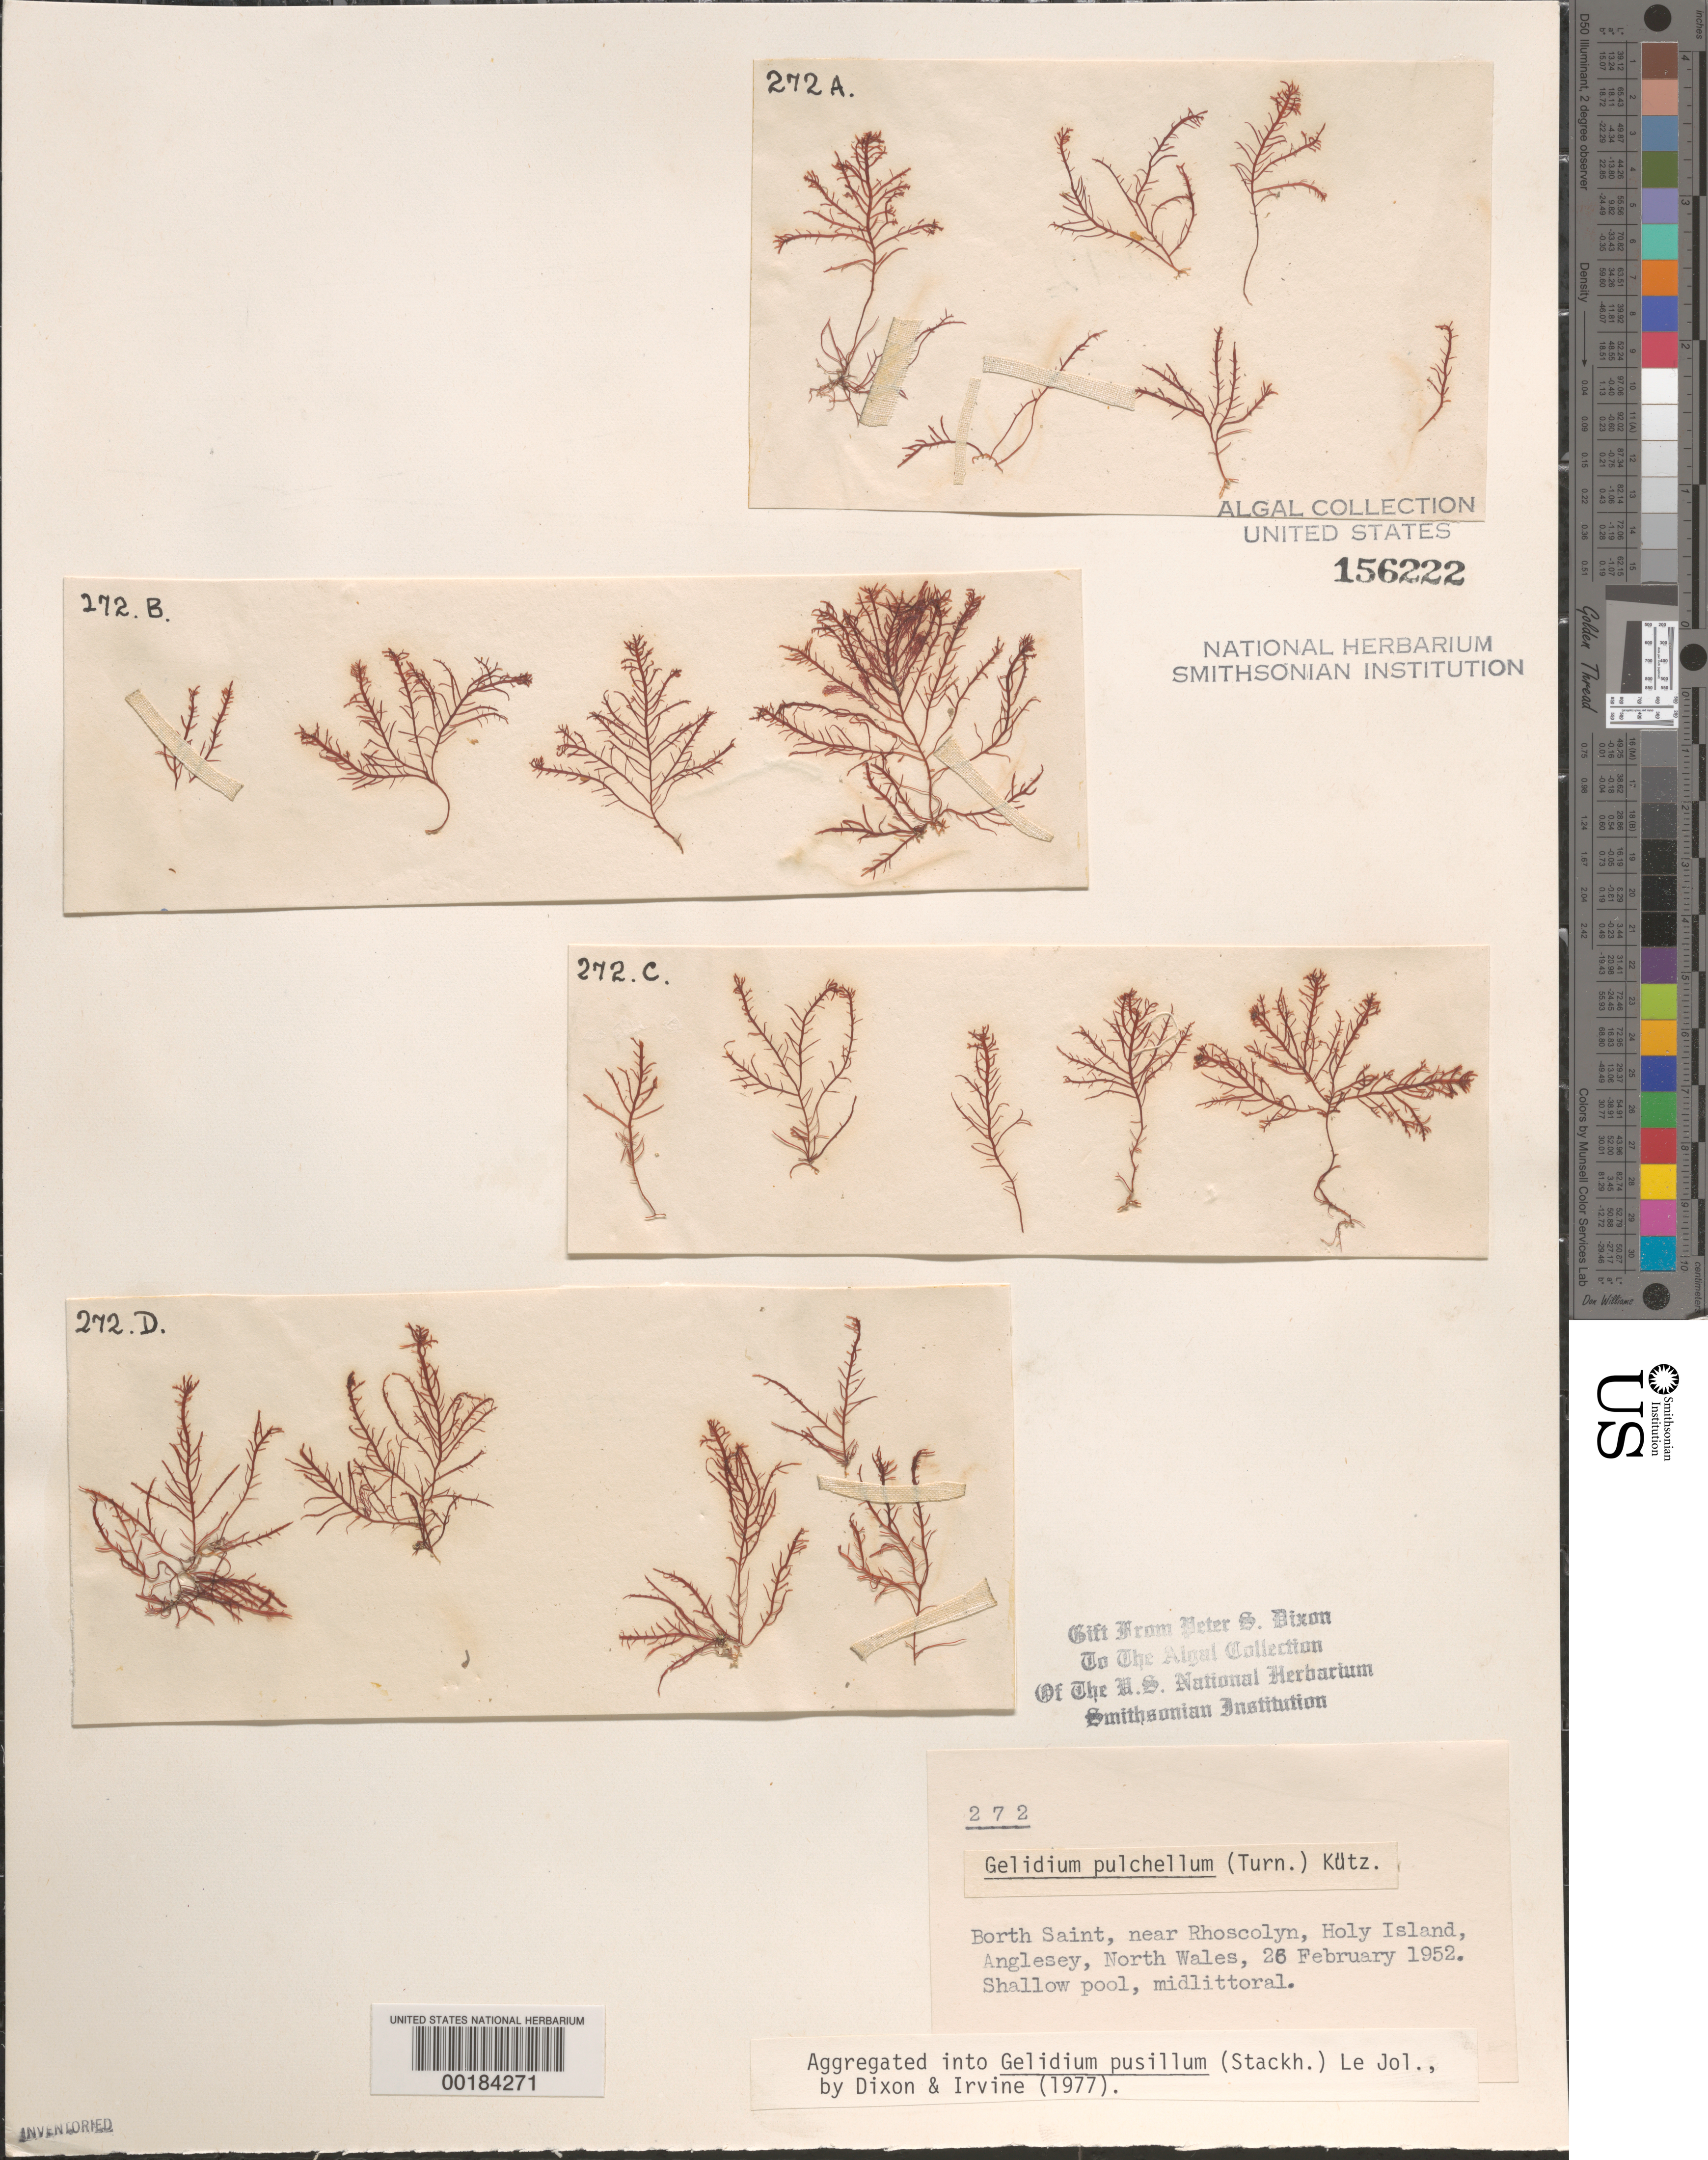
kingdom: Plantae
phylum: Rhodophyta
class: Florideophyceae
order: Gelidiales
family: Gelidiaceae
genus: Gelidium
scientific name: Gelidium pusillum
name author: (Stackh.) Le Jol.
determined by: Dixon, P. S.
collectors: P. S. Dixon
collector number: PSD 272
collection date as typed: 26 Feb 1952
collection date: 1952-02-26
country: United Kingdom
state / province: Wales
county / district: Gwynedd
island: Anglesey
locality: Borth Saint, Holy Island, near Rhoscolyn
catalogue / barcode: US 156222